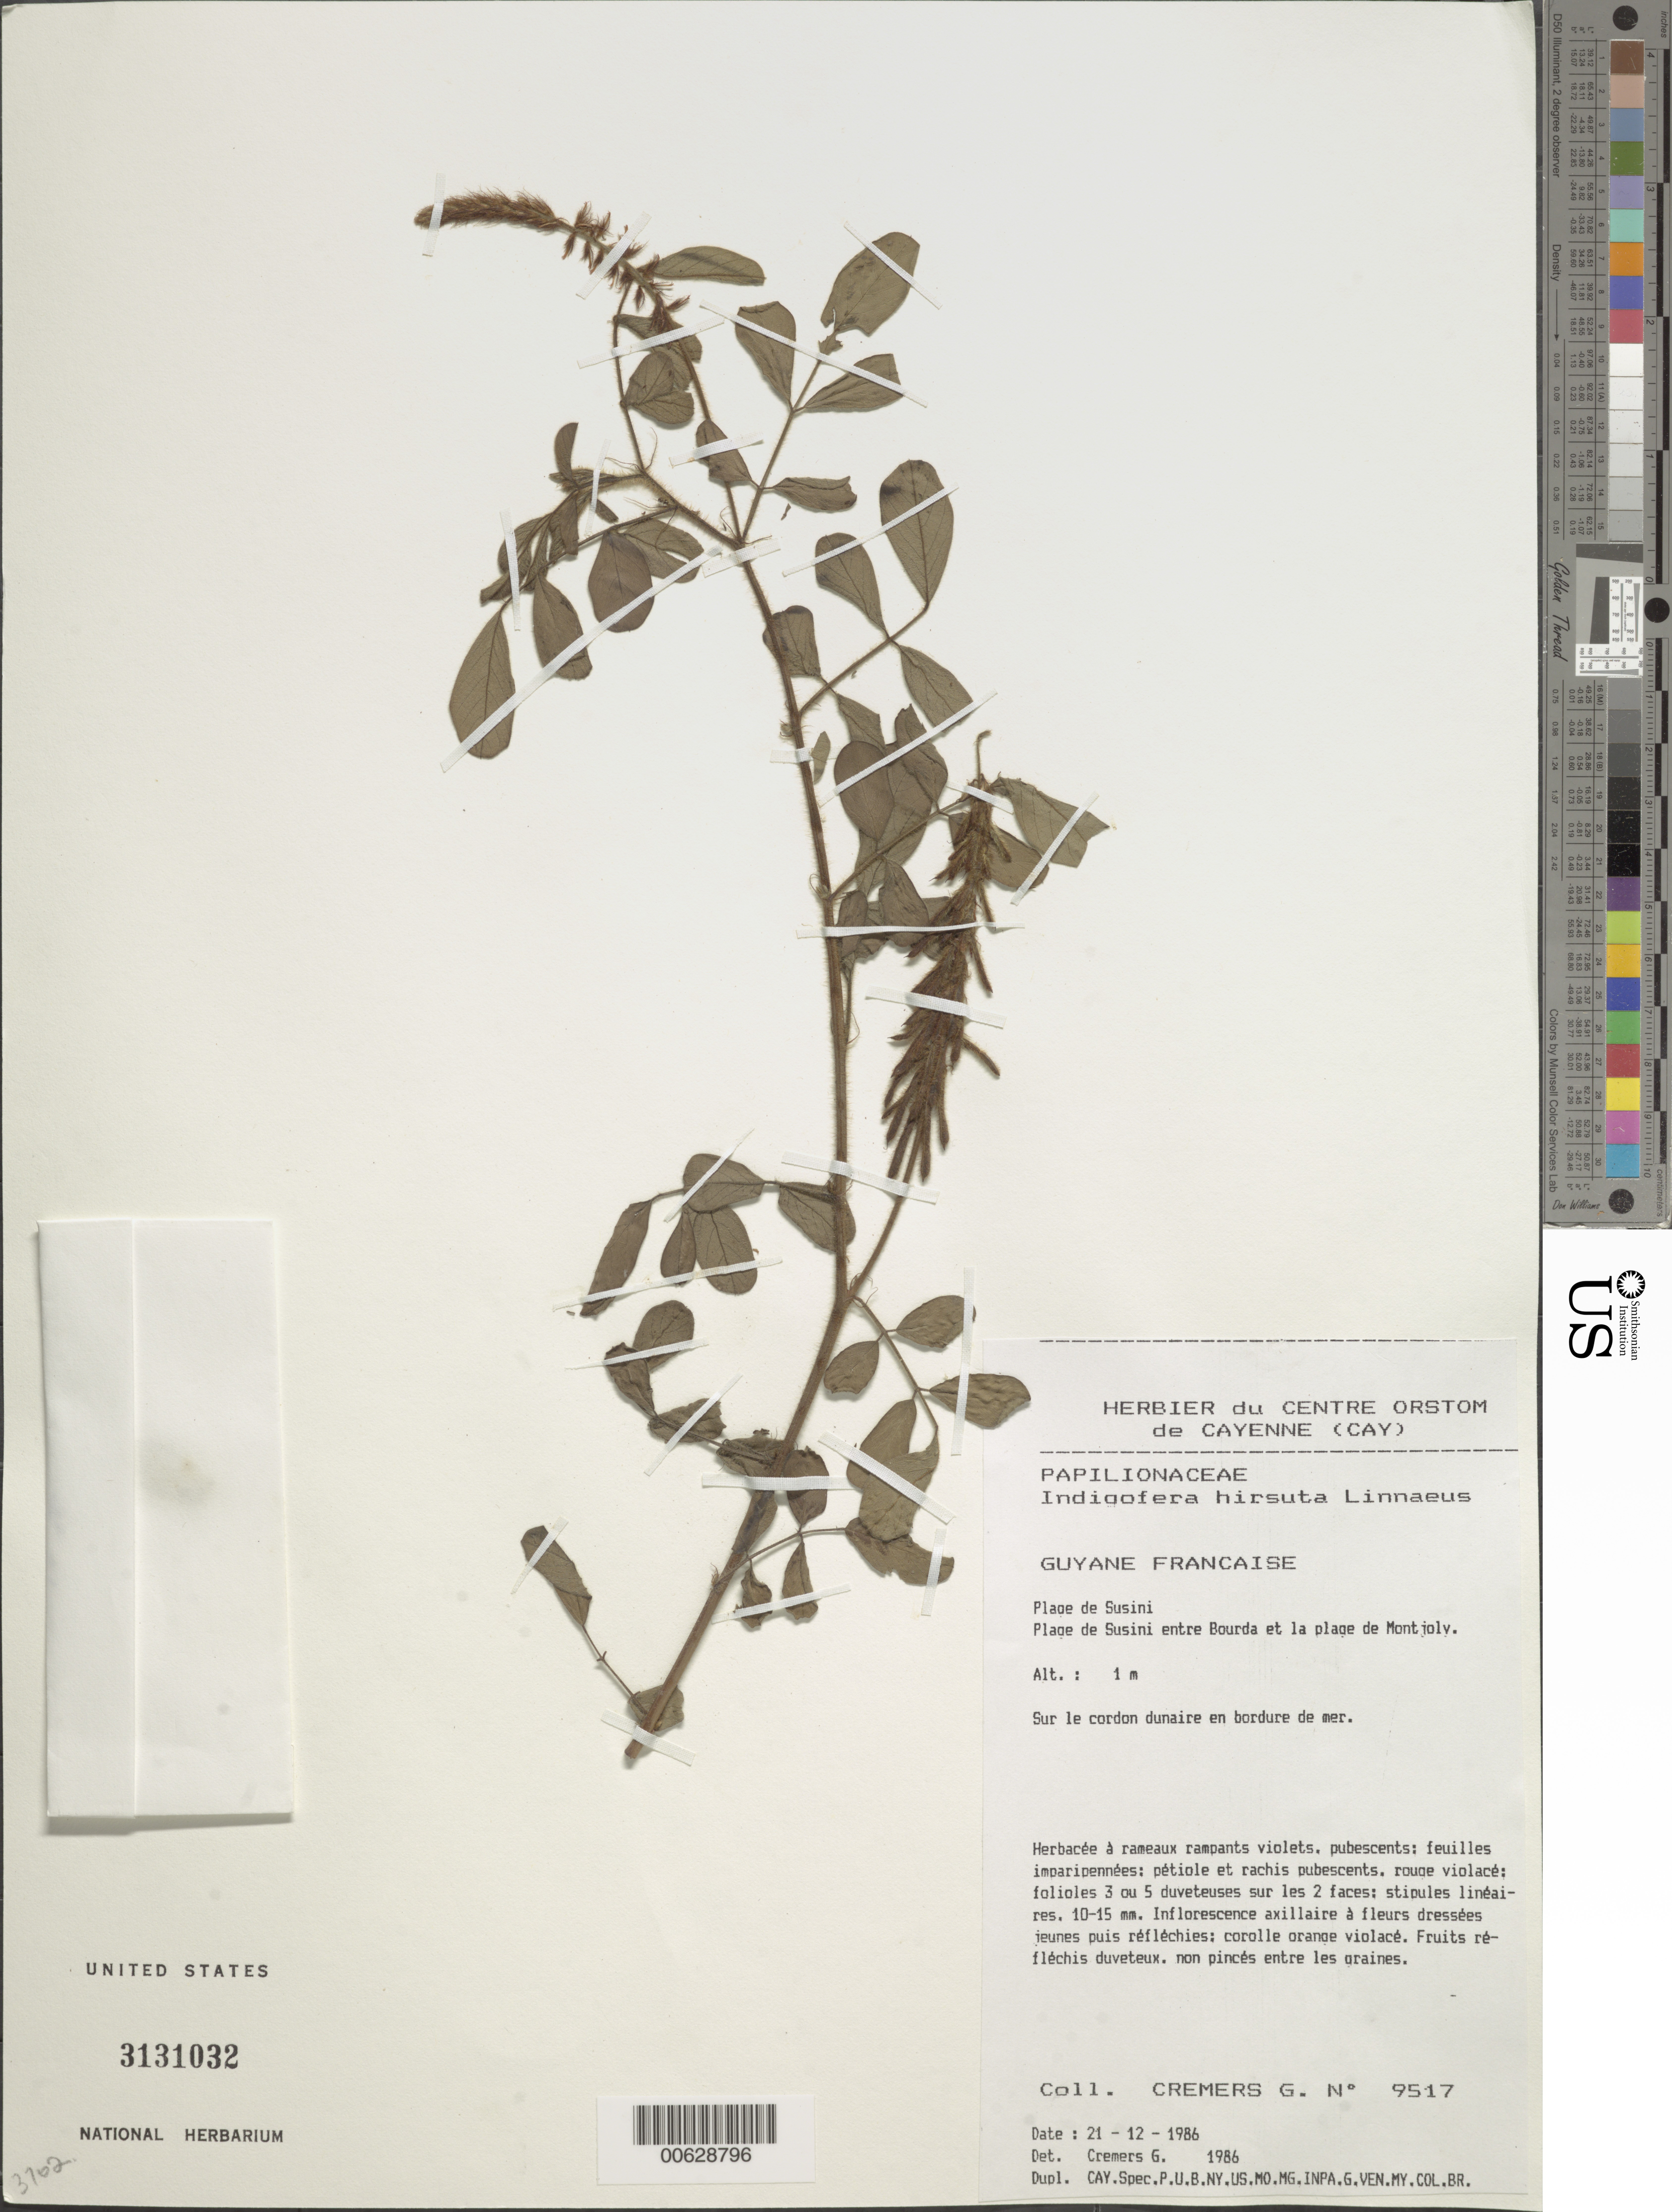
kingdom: Plantae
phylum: Tracheophyta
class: Magnoliopsida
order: Fabales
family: Fabaceae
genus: Indigofera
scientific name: Indigofera hirsuta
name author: L.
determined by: Cremers, Georges A.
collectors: G. Cremers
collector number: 9517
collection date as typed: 21-Dec-86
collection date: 1986-12-21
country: French Guiana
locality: Plage de Susini, entre Bourda & la plage de Montjoly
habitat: Sur le cordon dunaire en bordure de mer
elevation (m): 1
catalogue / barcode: US 3131032